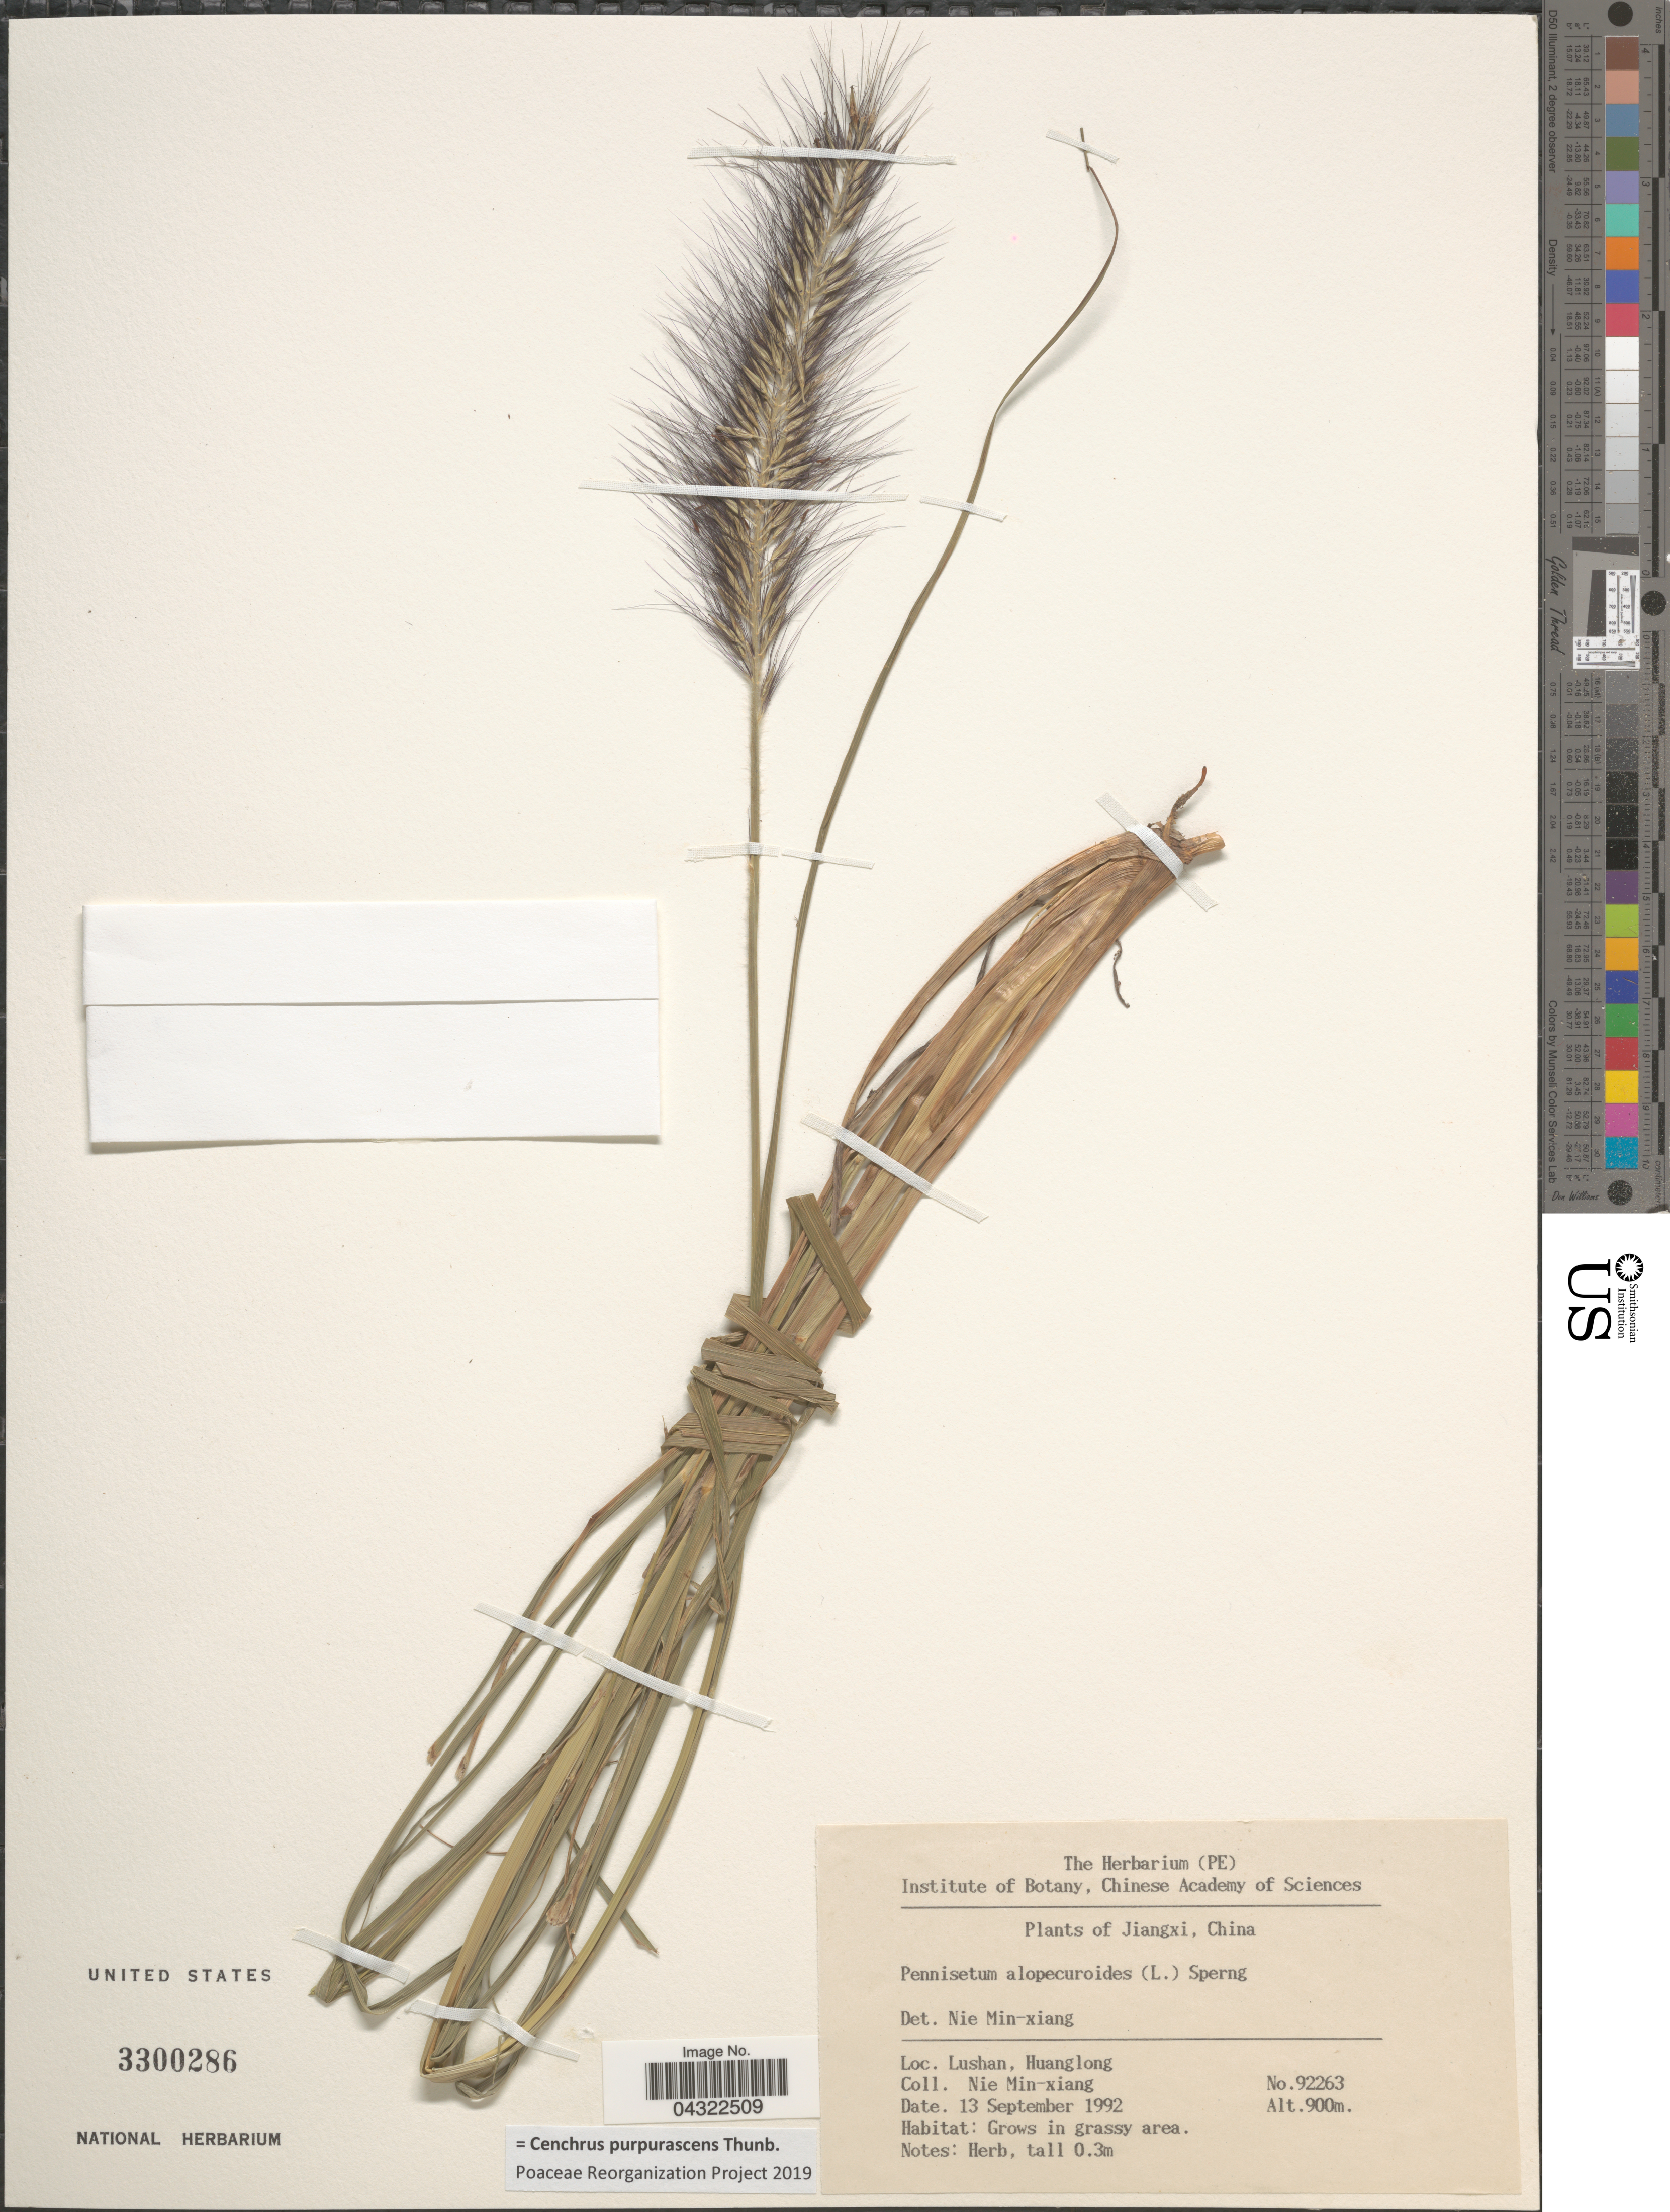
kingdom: Plantae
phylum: Tracheophyta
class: Liliopsida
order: Poales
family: Poaceae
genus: Cenchrus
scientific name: Cenchrus purpurascens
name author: Thunb.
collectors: M. Nie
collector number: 92263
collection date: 1992-09-13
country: China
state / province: Jiangxi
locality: Lushan, Huanglong.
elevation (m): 900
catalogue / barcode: US 3300286